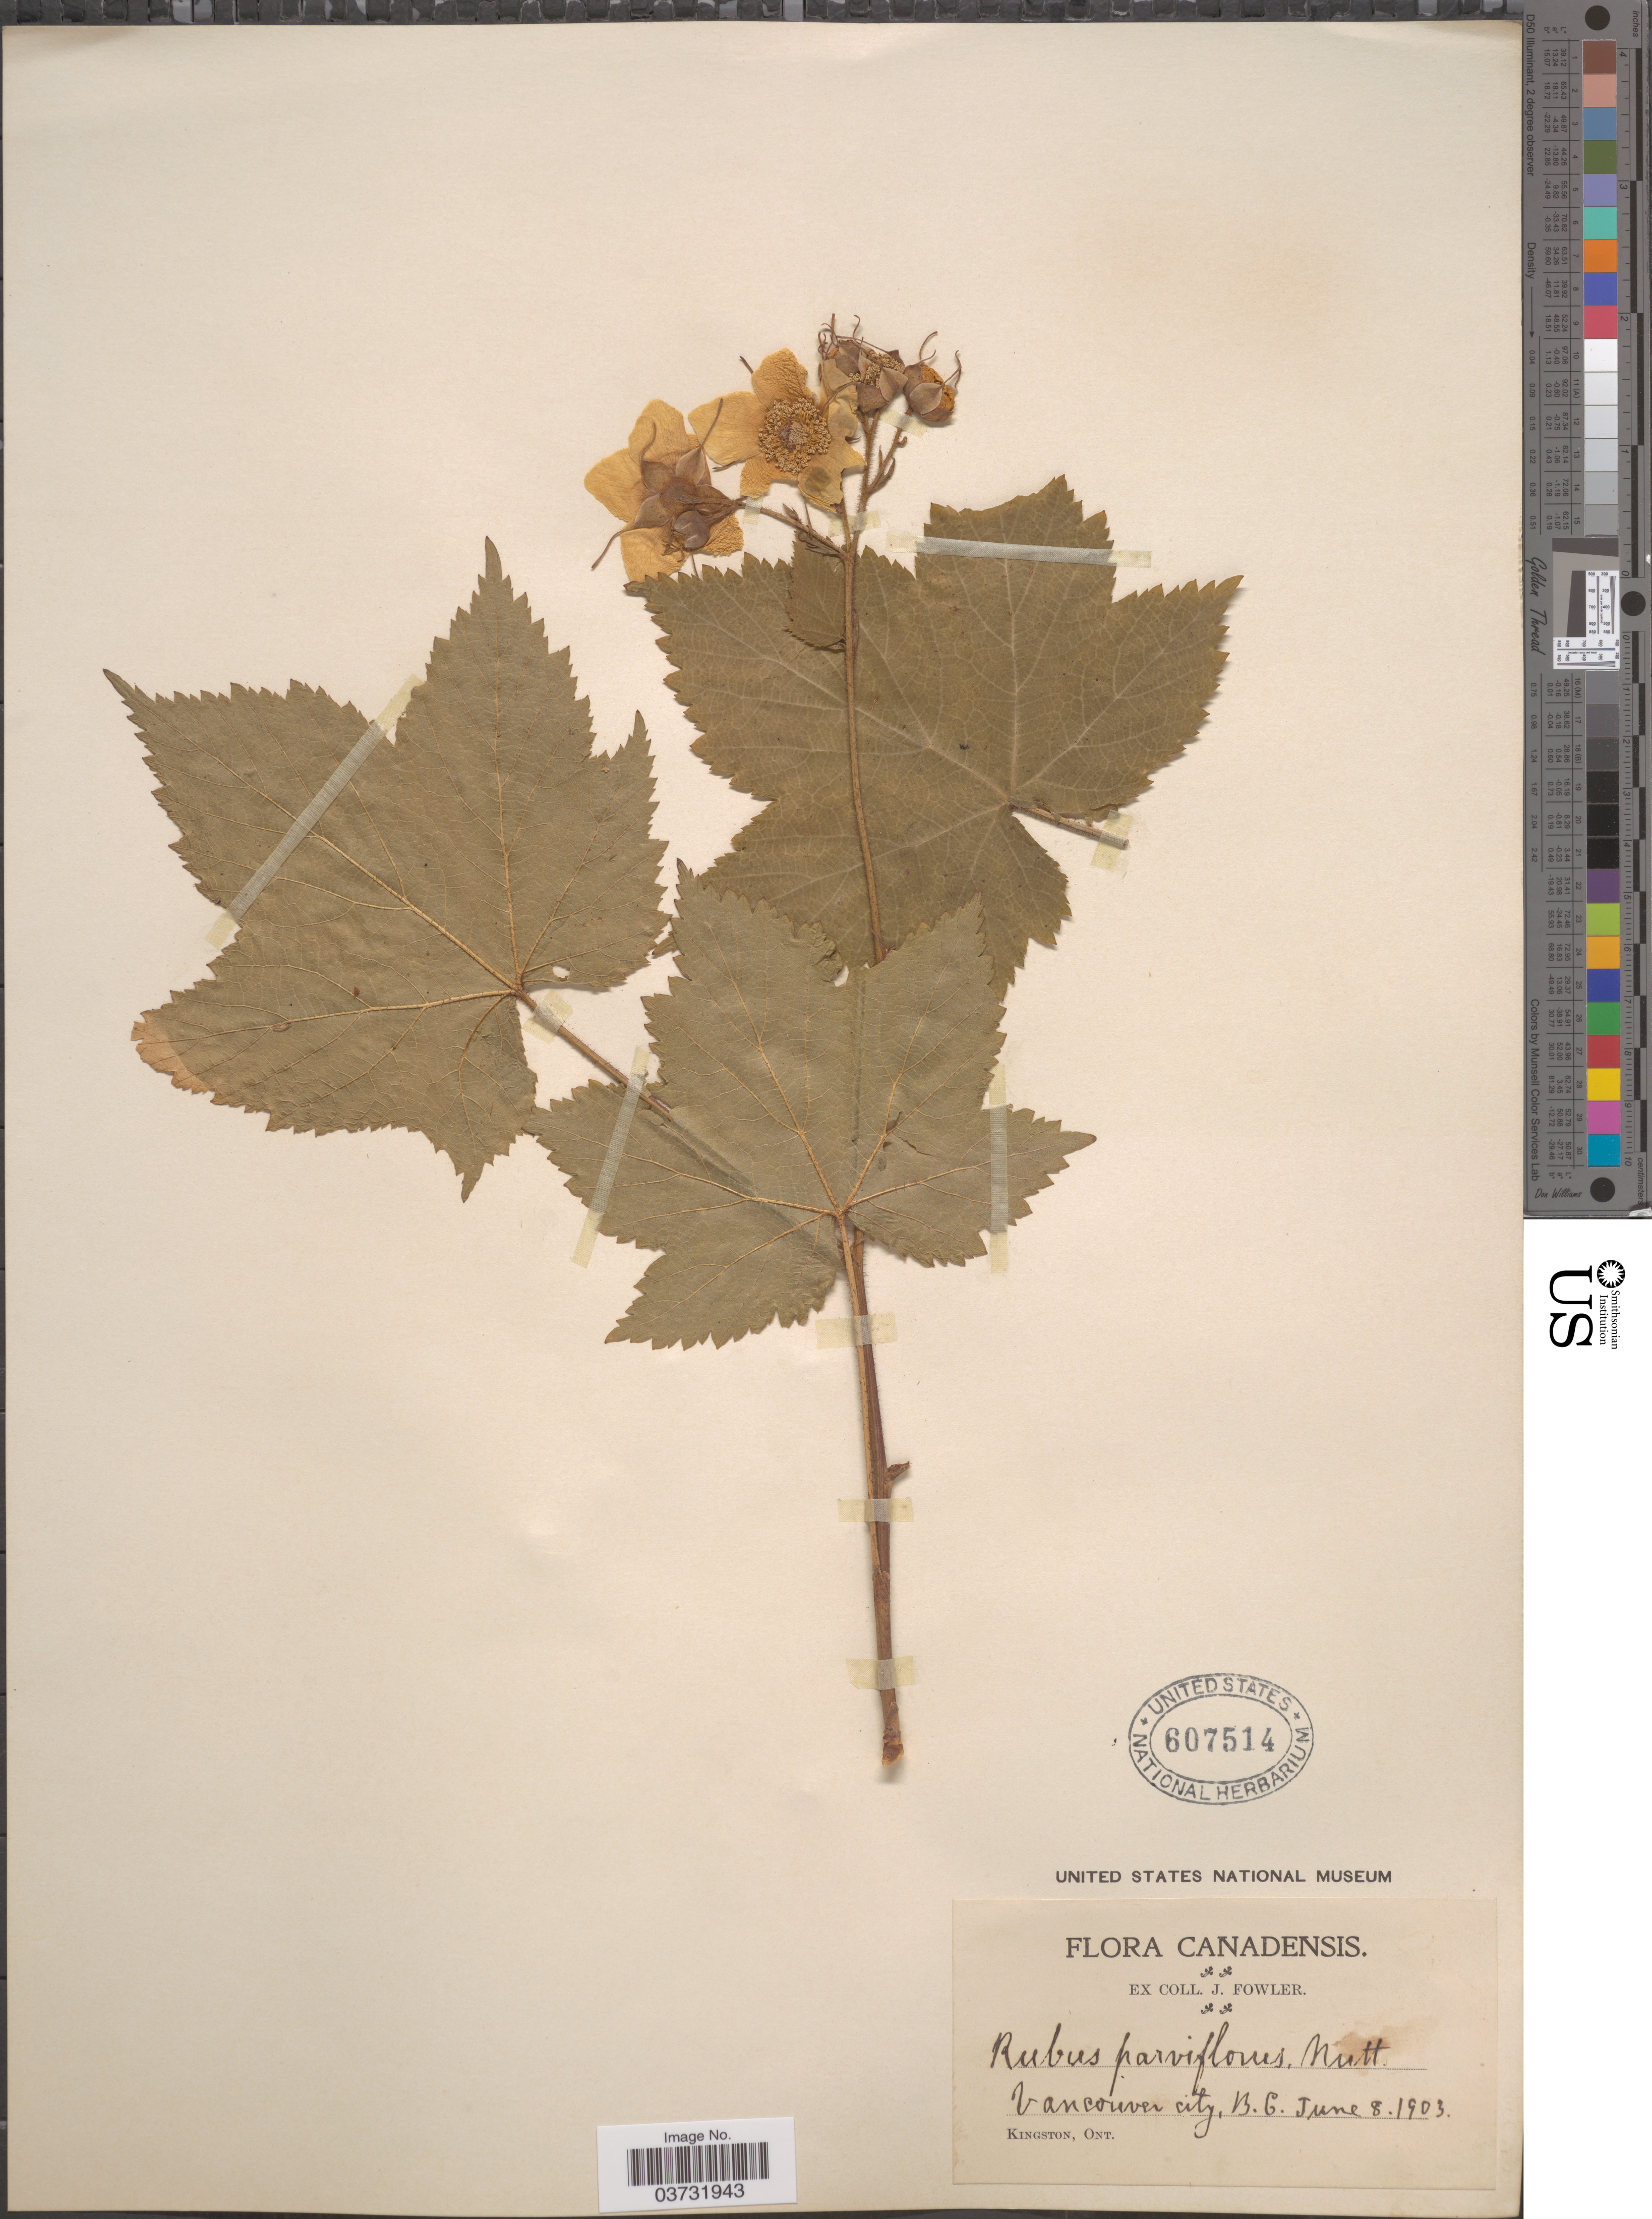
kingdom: Plantae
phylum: Tracheophyta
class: Magnoliopsida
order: Rosales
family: Rosaceae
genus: Rubus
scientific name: Rubus parviflorus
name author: Nutt.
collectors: J. Fowler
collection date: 1903-06-08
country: Canada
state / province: British Columbia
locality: Vancouver City.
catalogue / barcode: US 607514